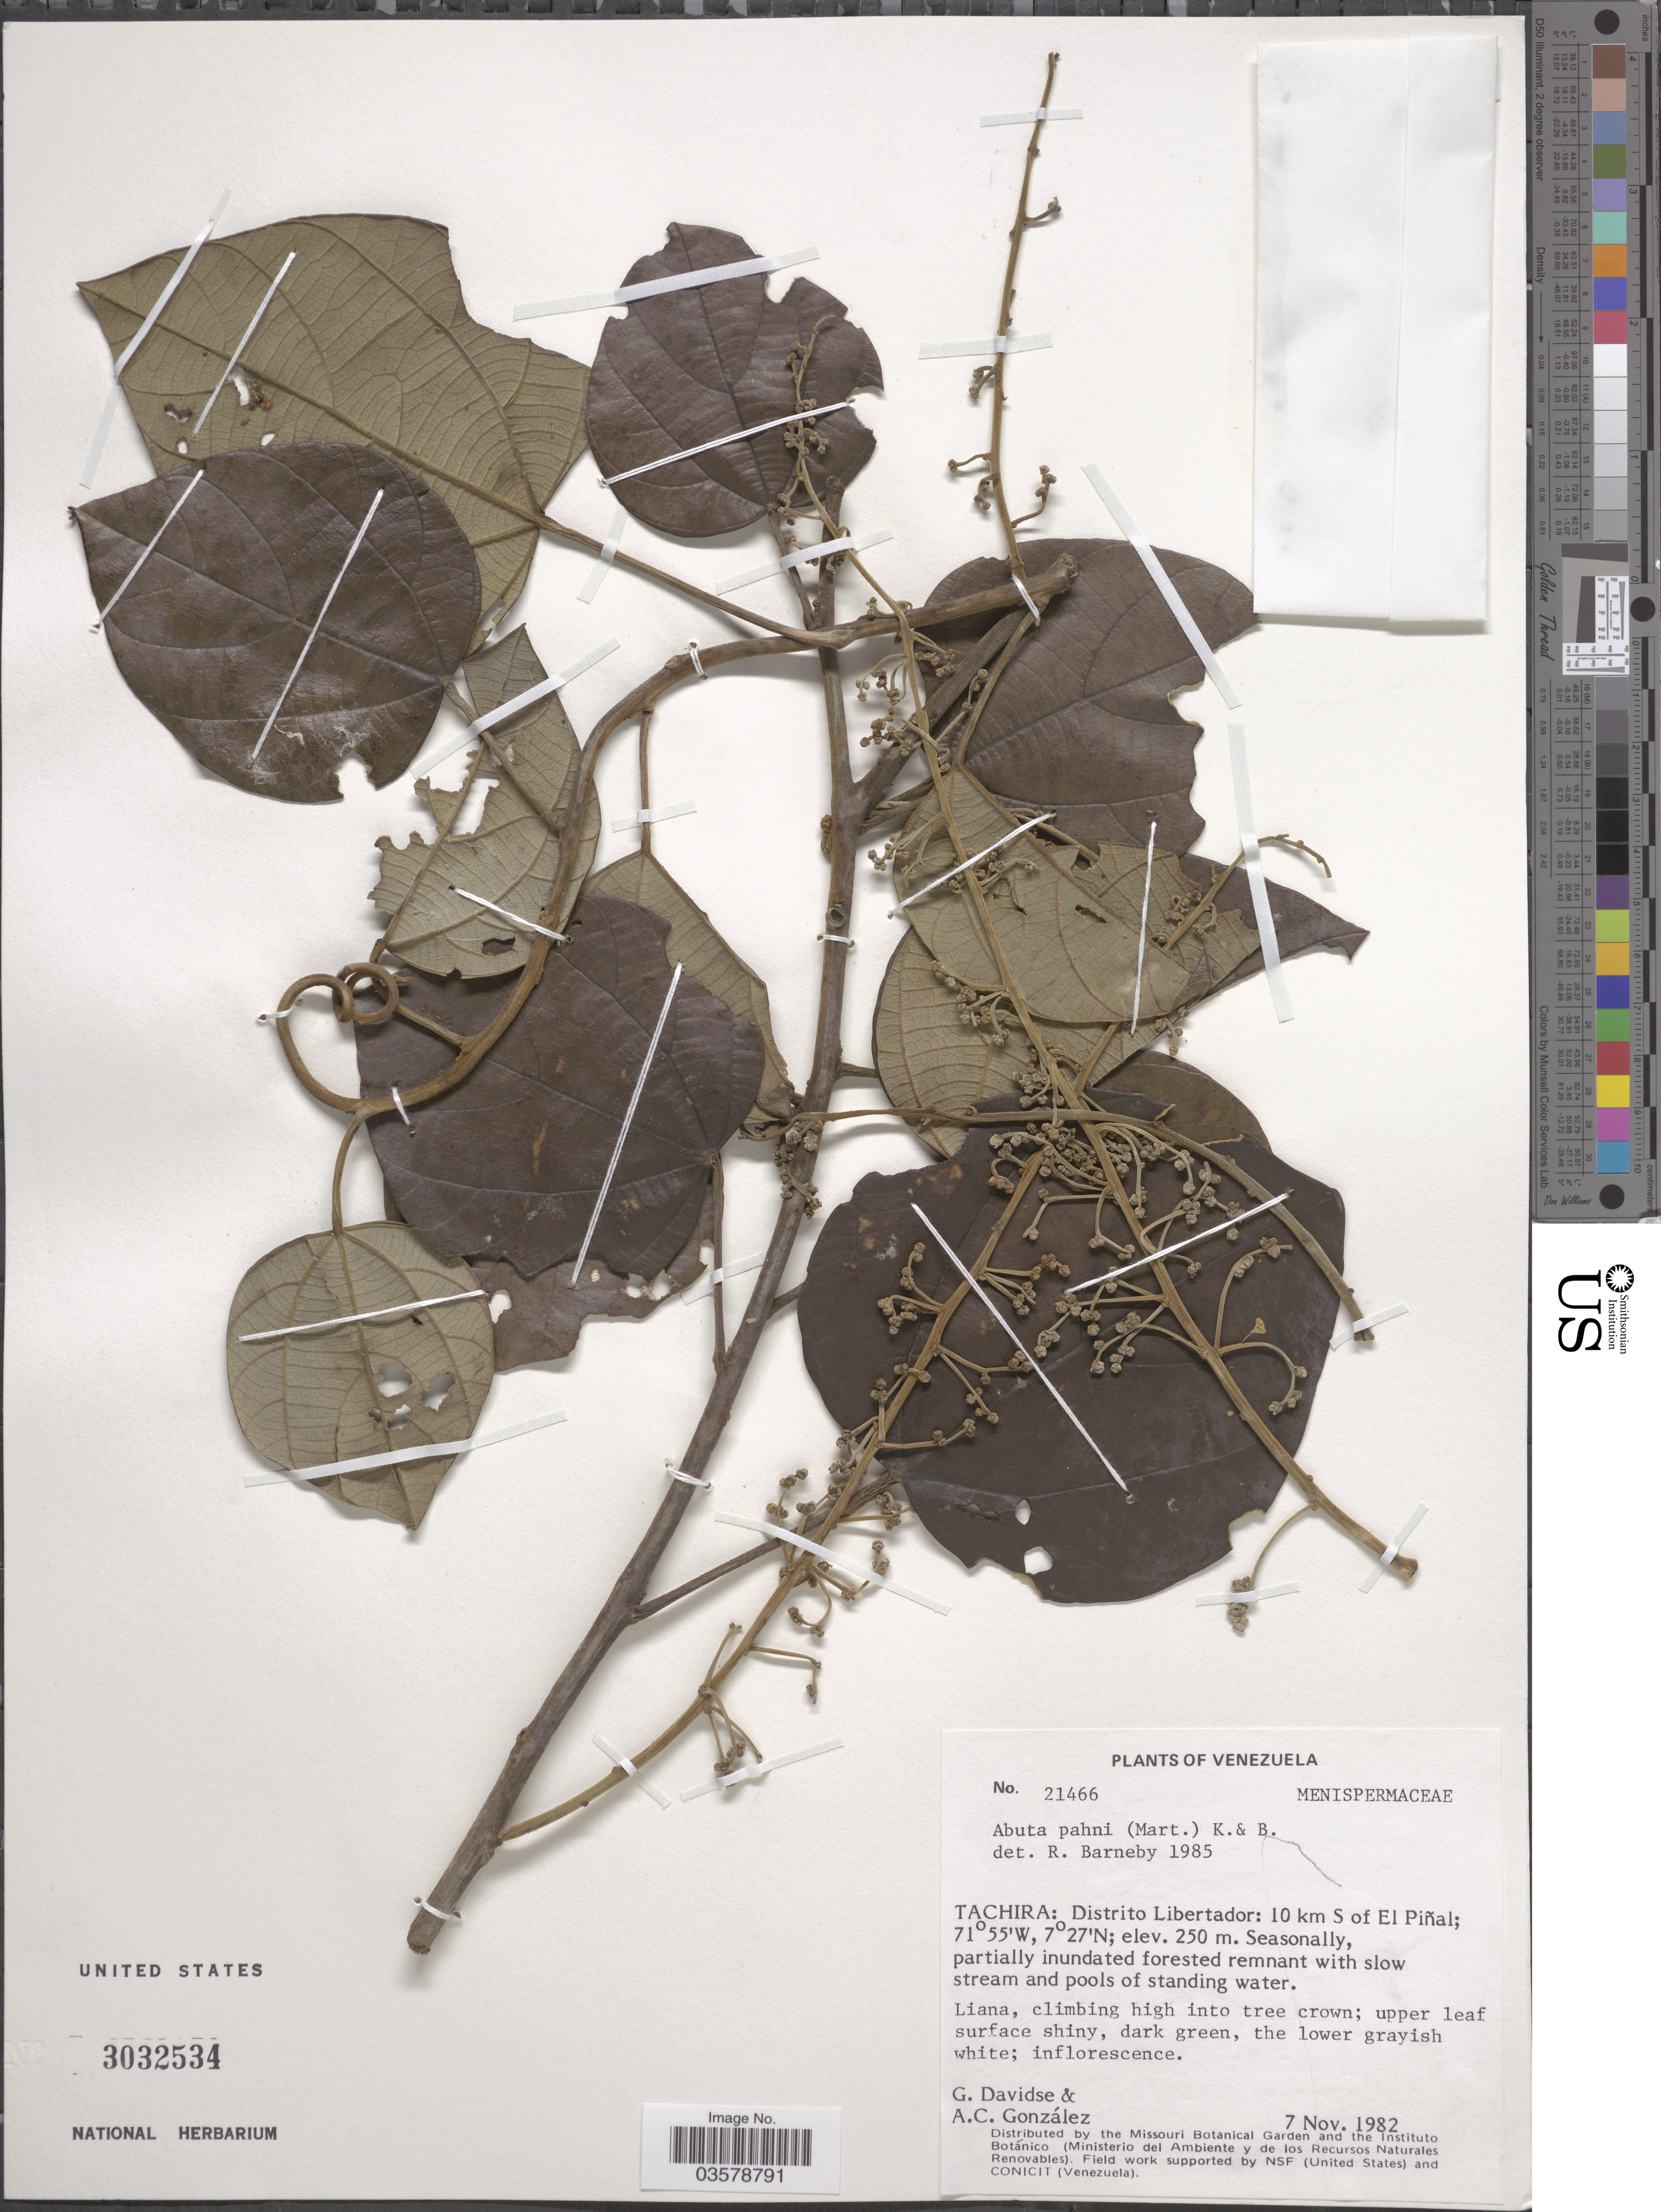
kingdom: Plantae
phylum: Tracheophyta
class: Magnoliopsida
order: Ranunculales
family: Menispermaceae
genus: Abuta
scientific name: Abuta pahni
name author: (Mart.) Krukoff & Barneby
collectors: G. Davidse & A. C. González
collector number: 21466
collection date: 1982-11-07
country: Venezuela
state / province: Tachira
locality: Distrito Libertador: 10 km S of El Piñal.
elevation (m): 250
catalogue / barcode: US 3032534